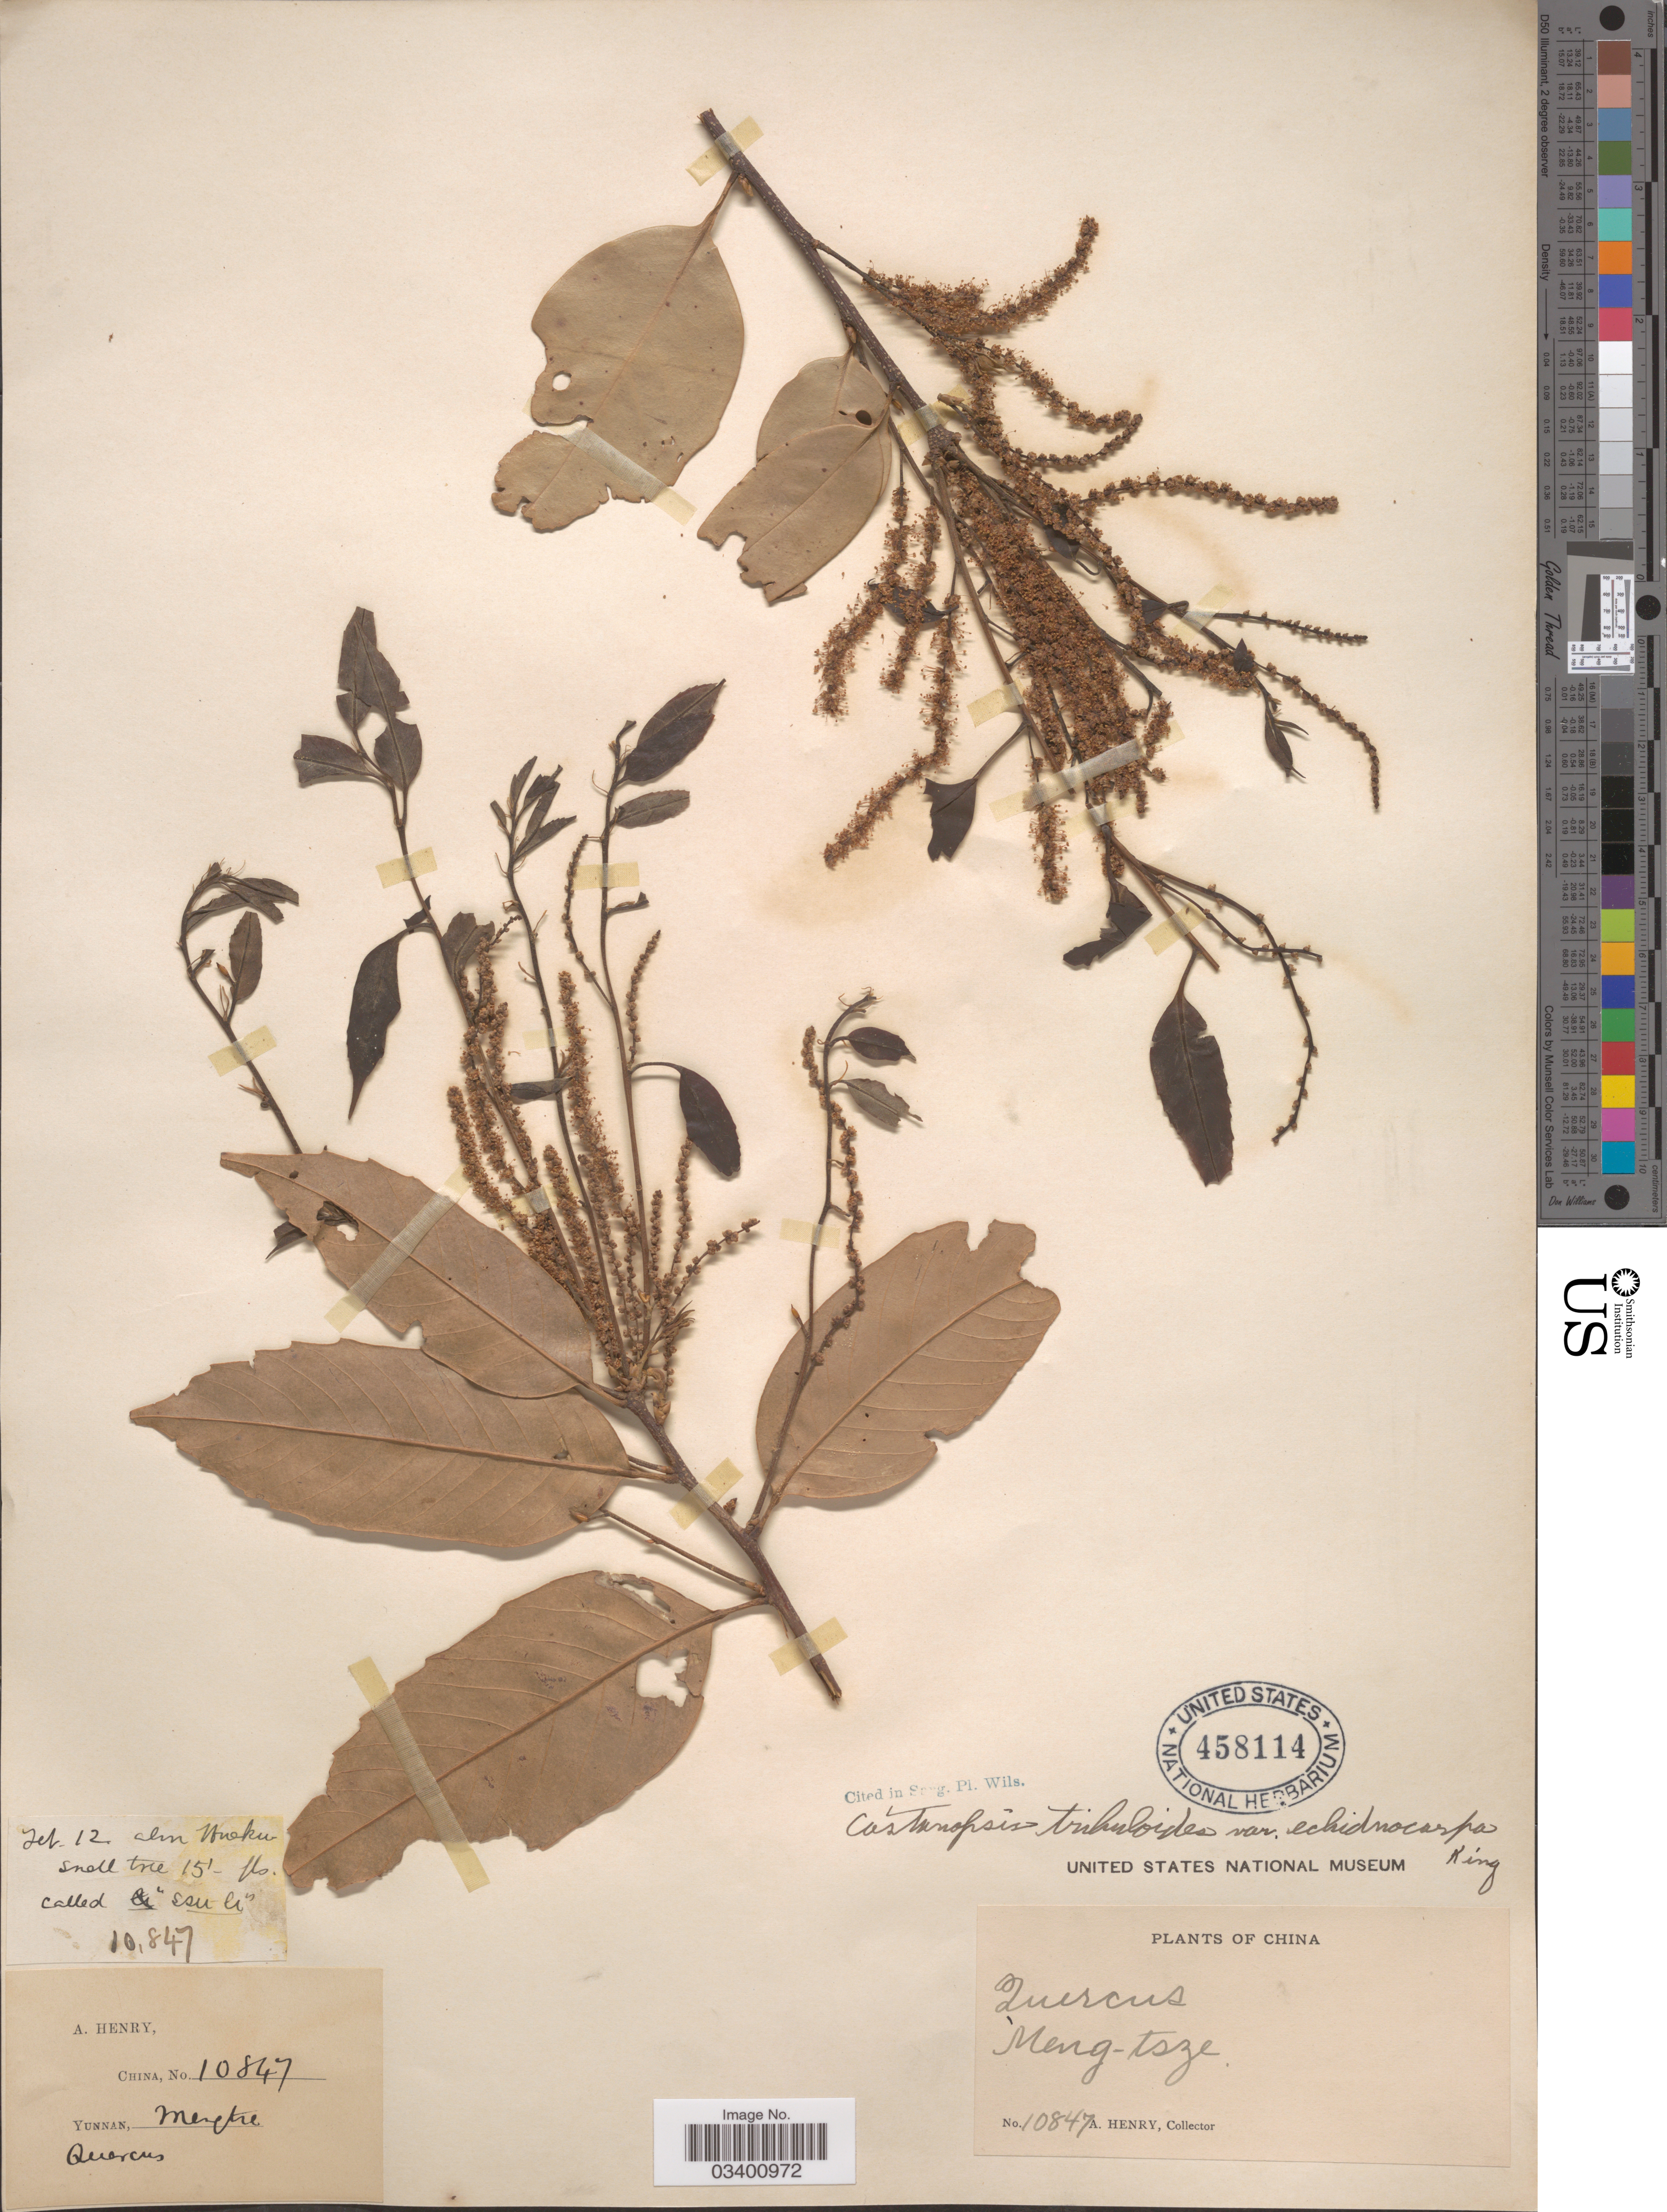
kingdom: Plantae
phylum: Tracheophyta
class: Magnoliopsida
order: Fagales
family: Fagaceae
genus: Castanopsis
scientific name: Castanopsis echinocarpa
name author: Miq.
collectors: A. Henry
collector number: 10847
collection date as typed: Transcribed d/m/y: /2/12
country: China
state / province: Yunnan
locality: Meng-tsze. [illegible text]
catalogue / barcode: US 458114